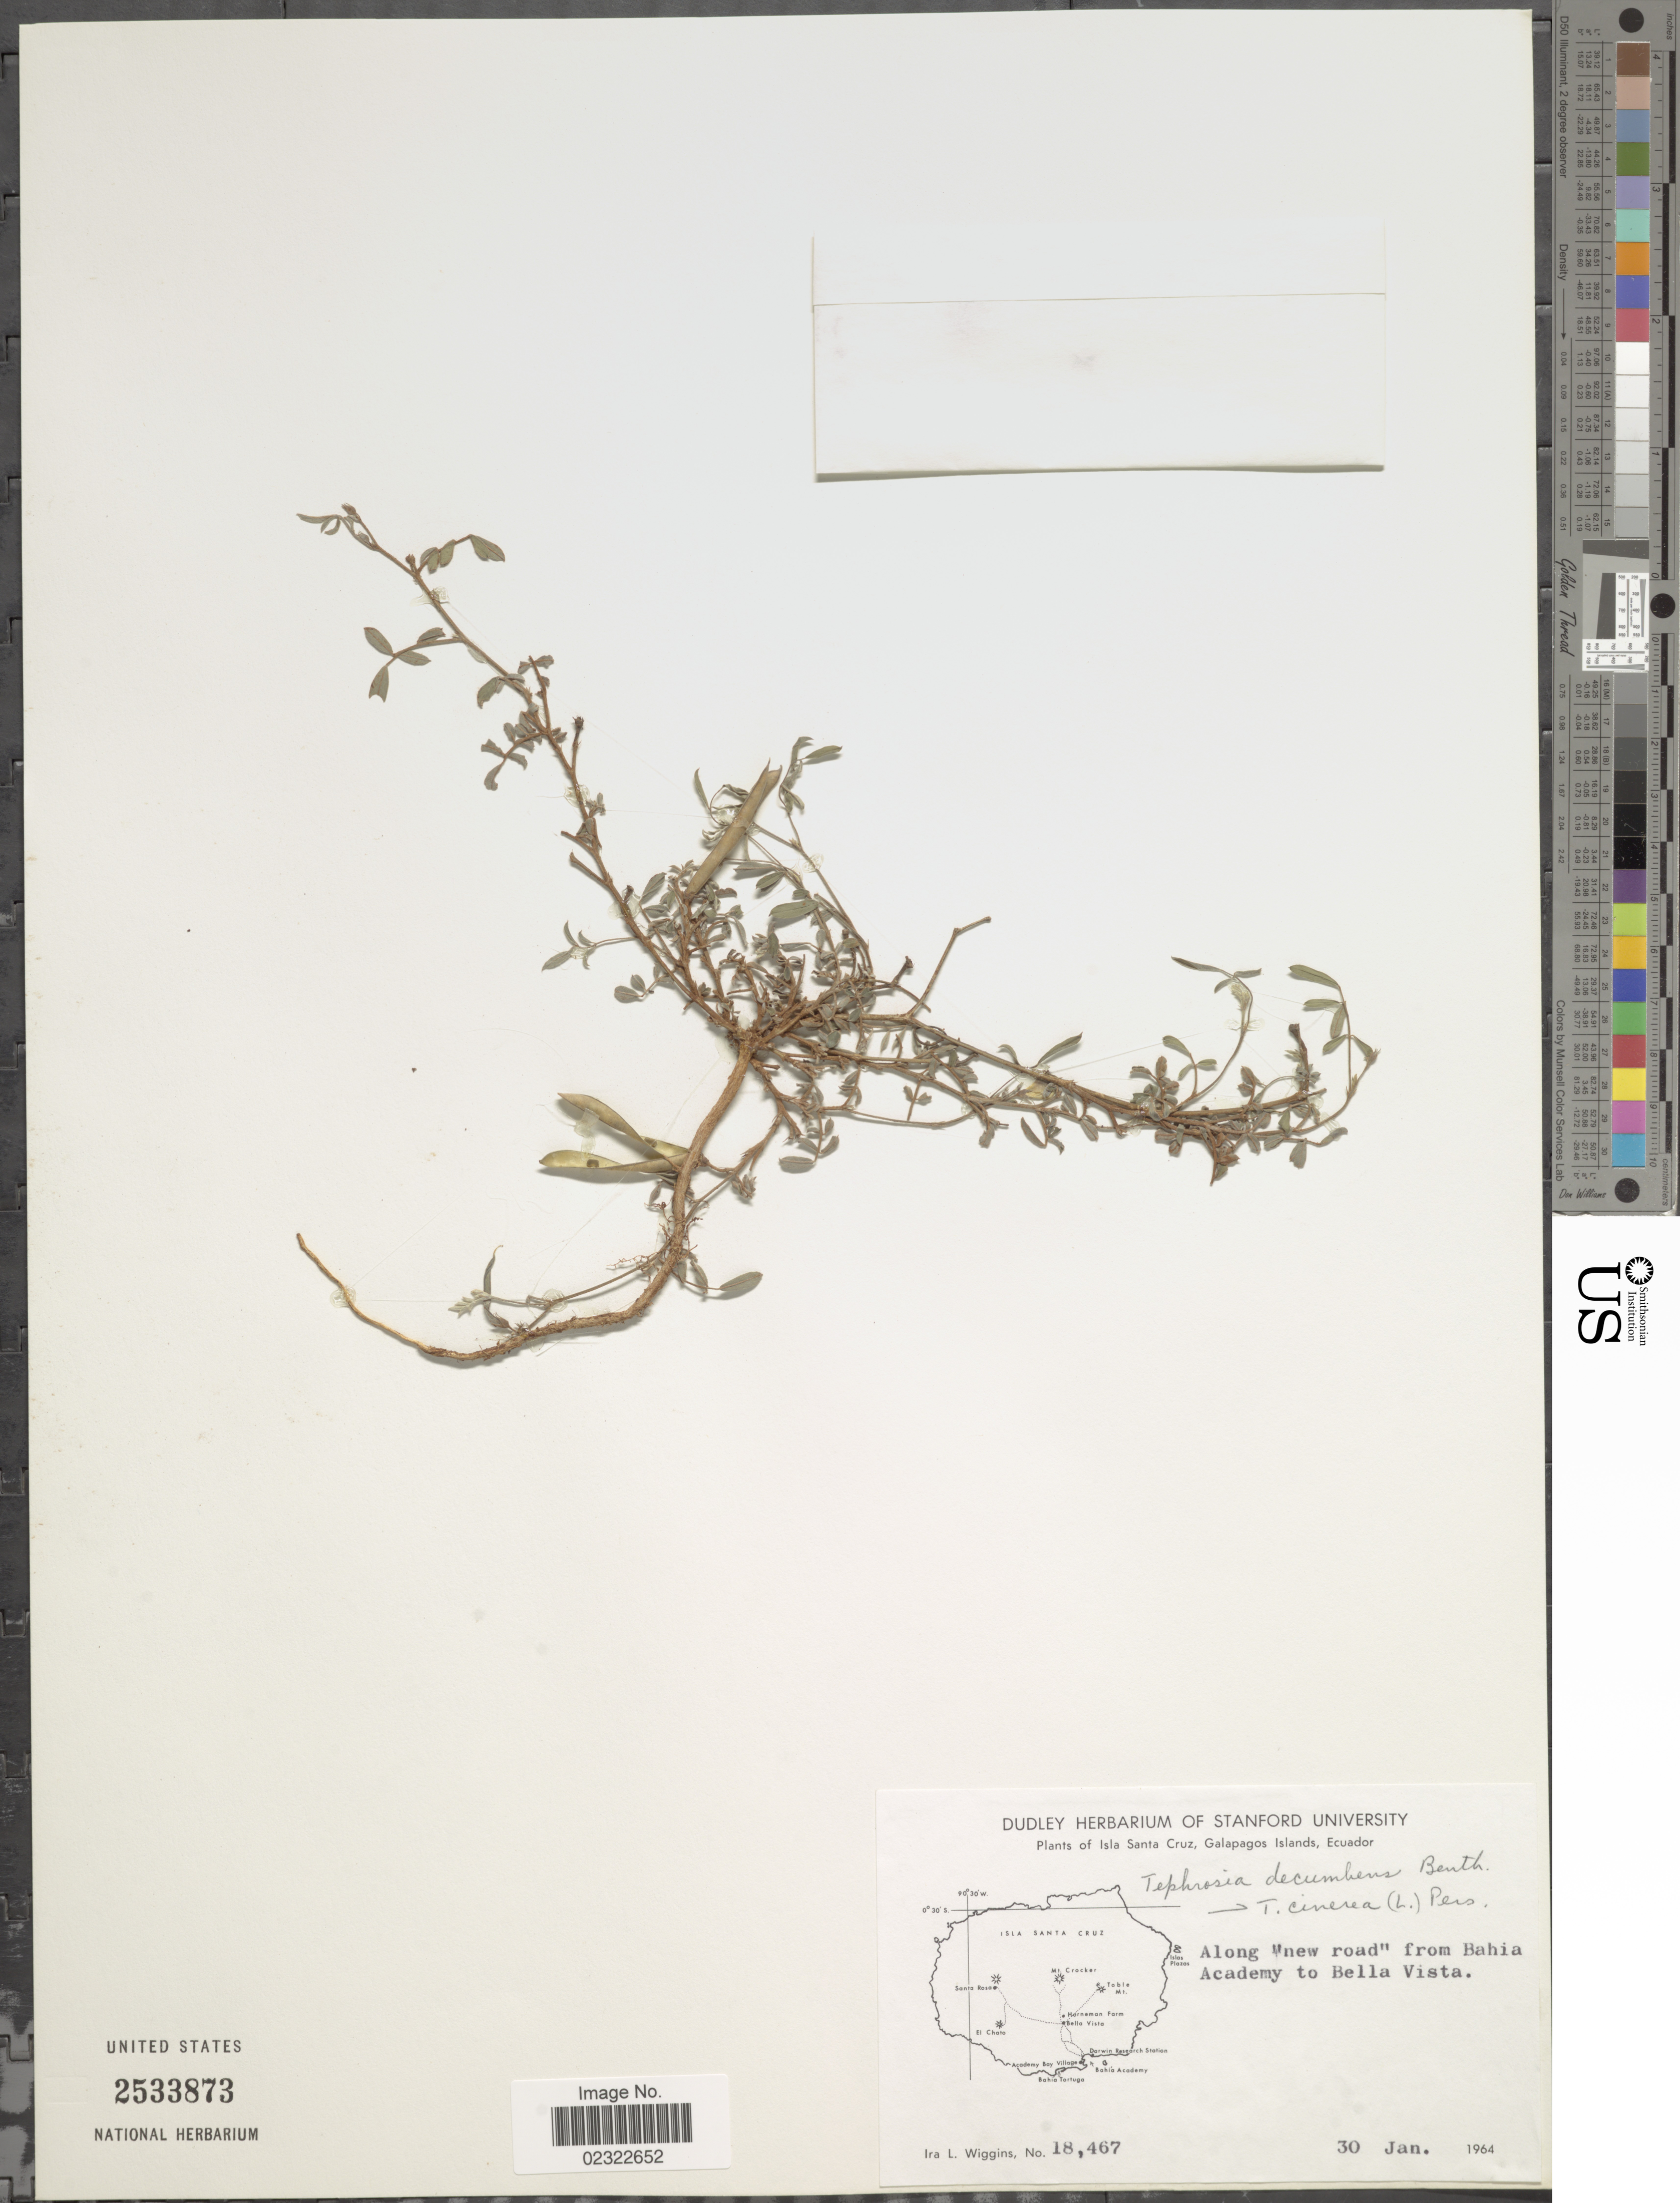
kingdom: Plantae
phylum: Tracheophyta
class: Magnoliopsida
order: Fabales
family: Fabaceae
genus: Tephrosia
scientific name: Tephrosia decumbens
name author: Benth.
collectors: I. L. Wiggins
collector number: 18467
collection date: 1964-01-30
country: Ecuador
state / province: Colón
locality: Isla Santa Cruz, Galapagos Islands. Along "New road"from Bahia Academy to Bella Vista.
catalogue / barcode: US 2533873